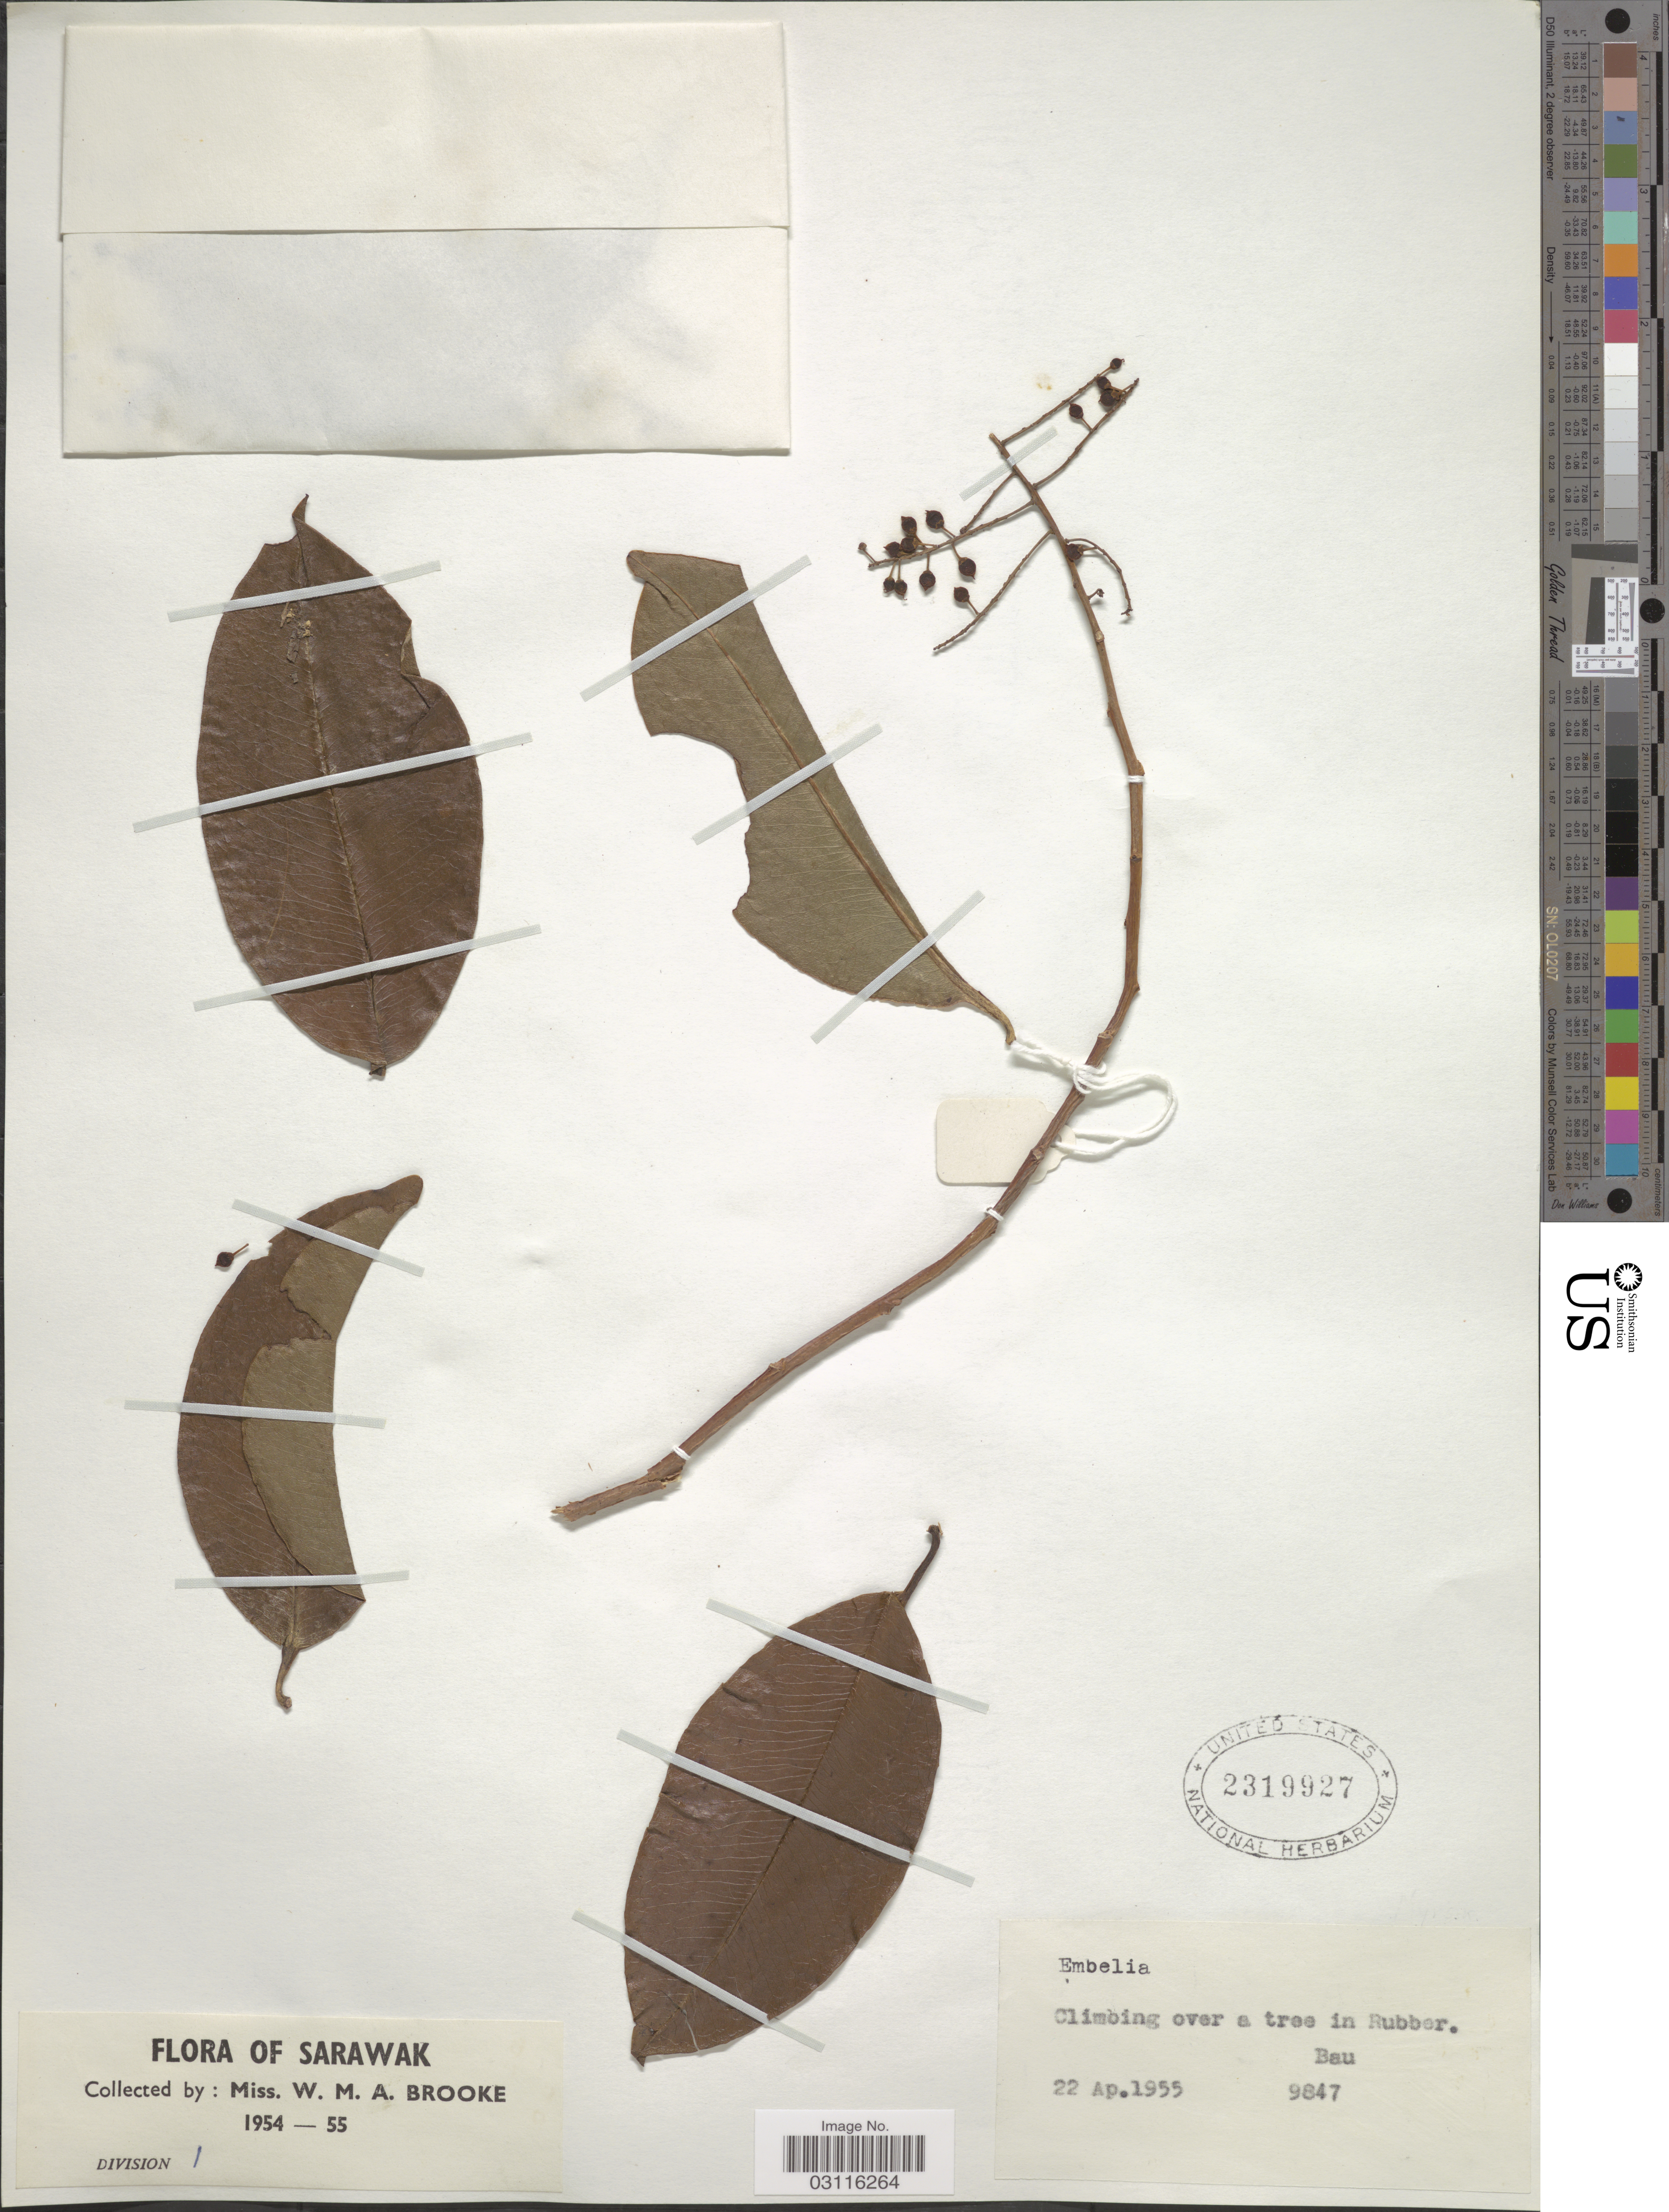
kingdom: Plantae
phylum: Tracheophyta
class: Magnoliopsida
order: Ericales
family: Primulaceae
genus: Embelia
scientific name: Embelia sp.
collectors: W. Brooke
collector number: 9847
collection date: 1955-04-22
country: Malaysia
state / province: Sarawak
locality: Division I. Bau.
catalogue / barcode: US 2319927